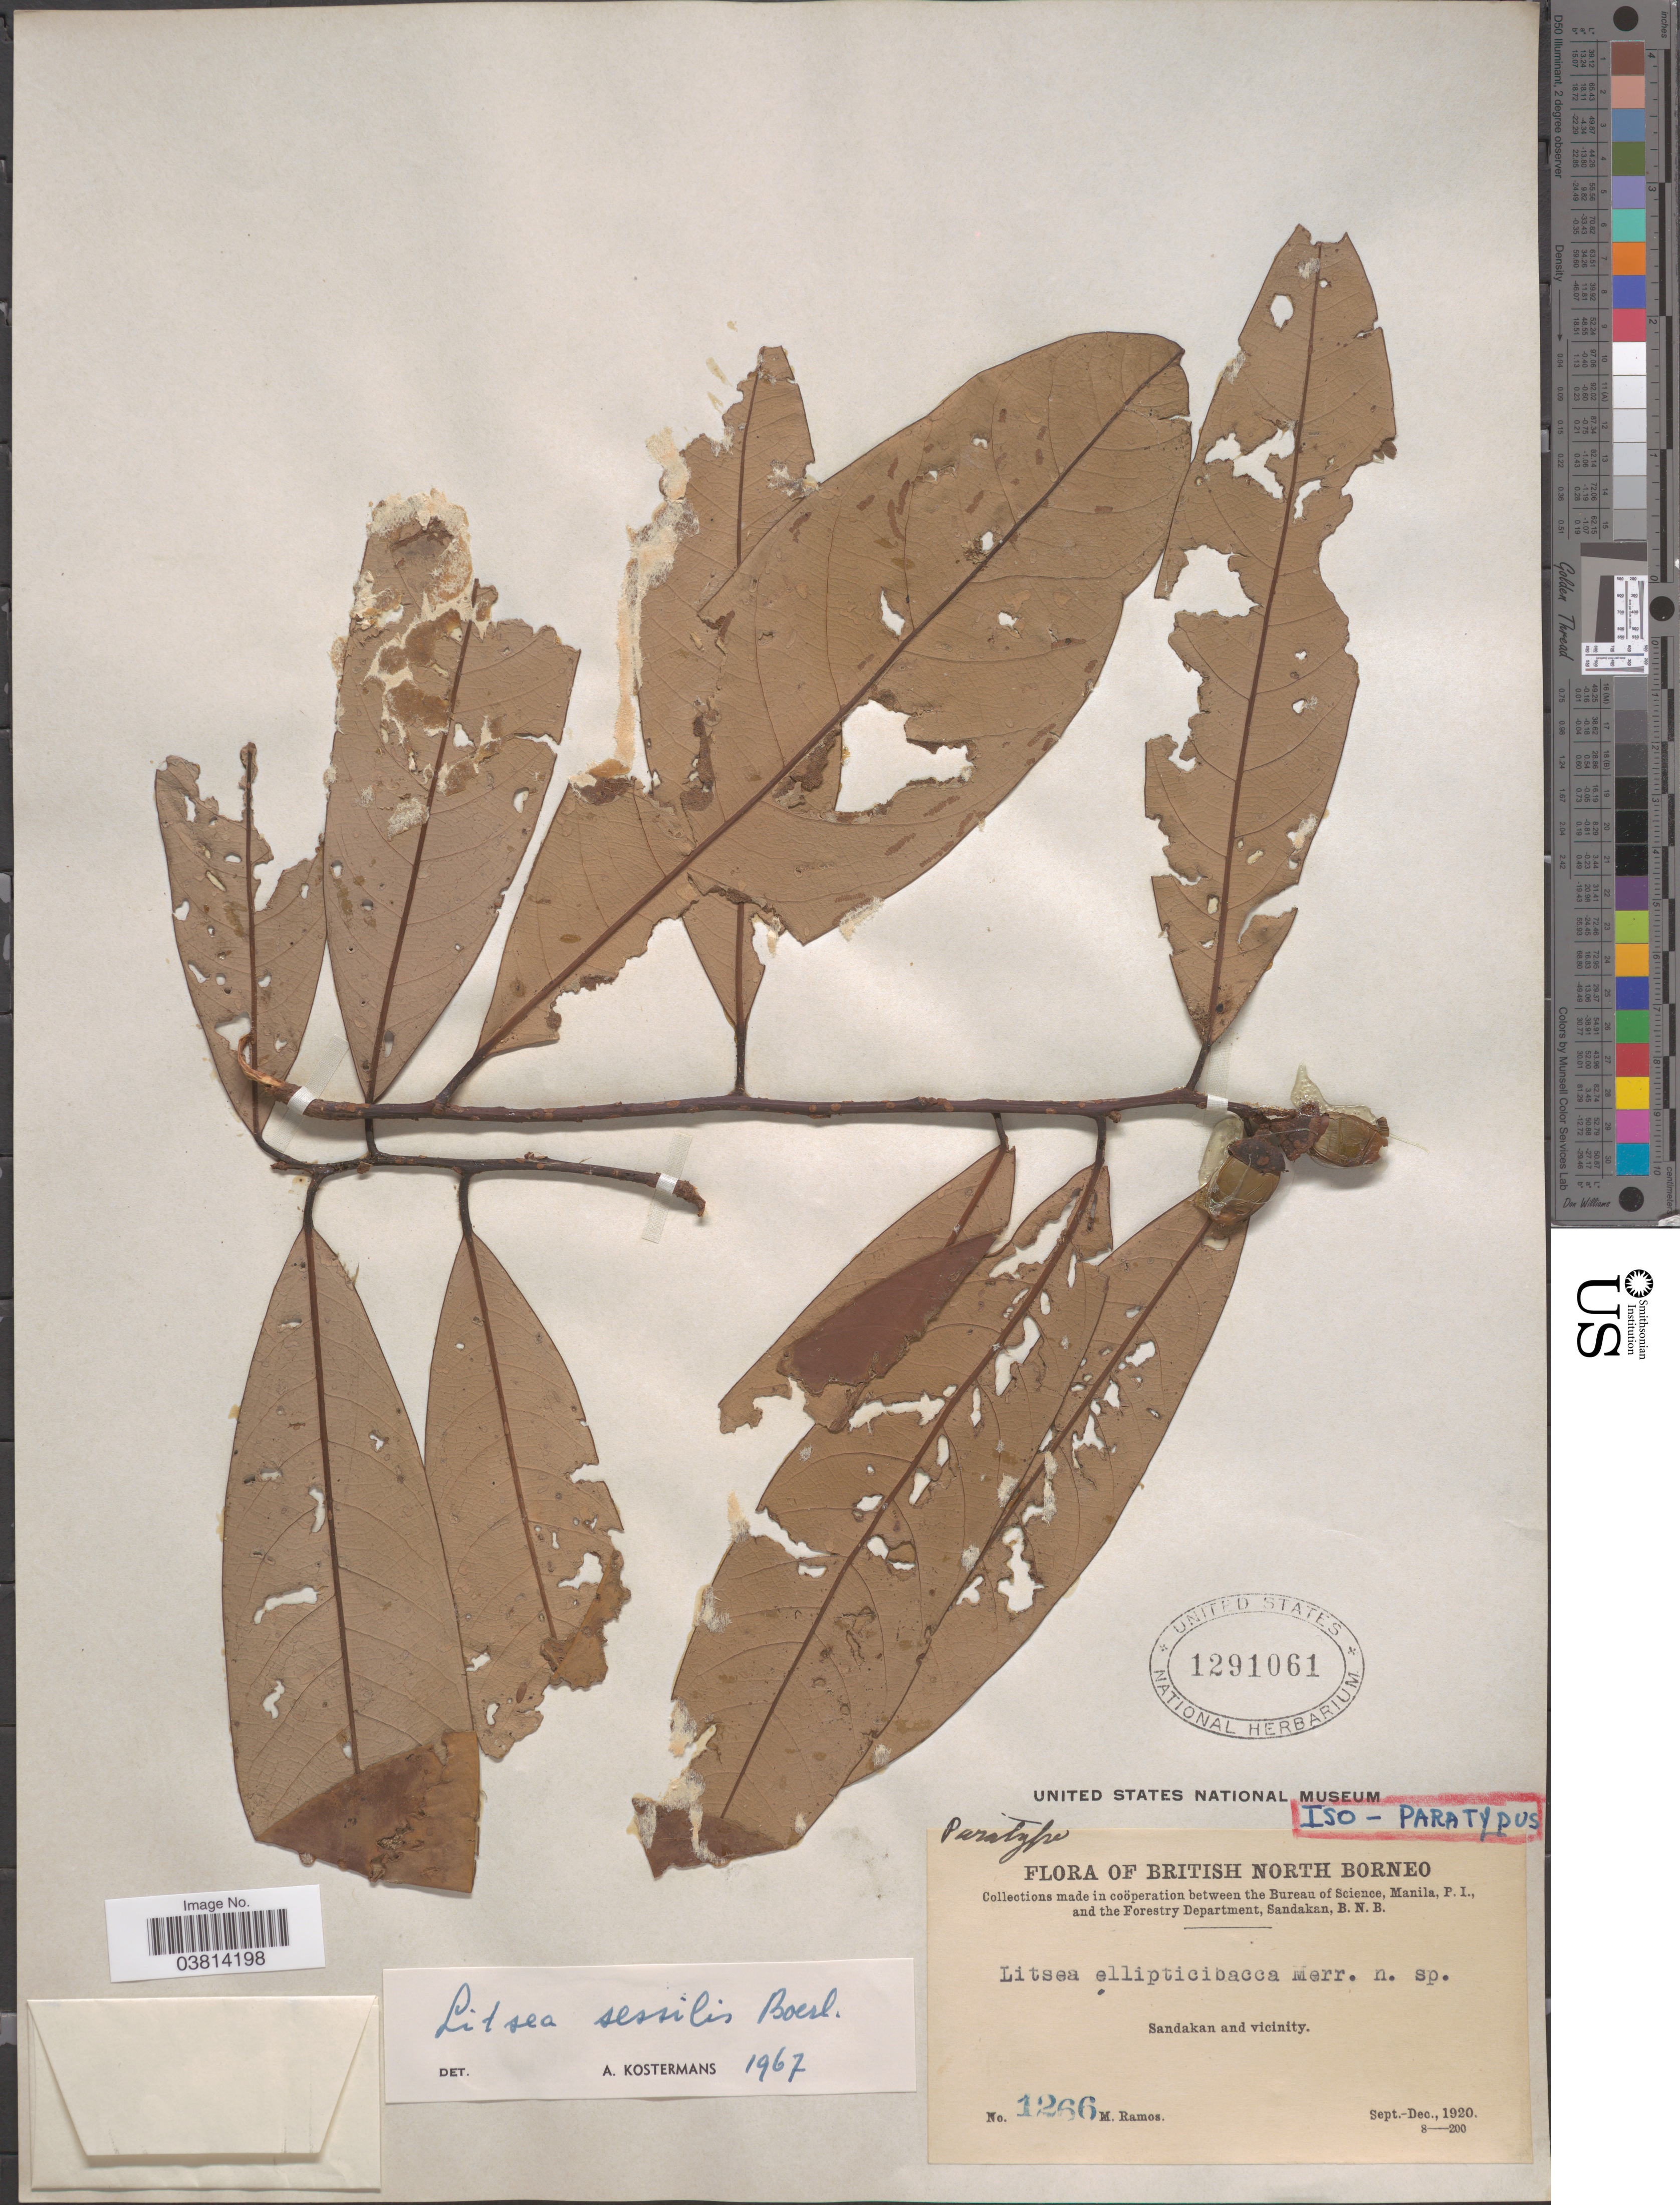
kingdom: Plantae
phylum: Tracheophyta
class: Magnoliopsida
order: Laurales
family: Lauraceae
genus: Litsea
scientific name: Litsea sessilis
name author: Boerl.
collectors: M. Ramos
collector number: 1266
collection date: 1920-09/1920-12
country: Malaysia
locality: British North Borneo. Sandakan and vicinity.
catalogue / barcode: US 1291061